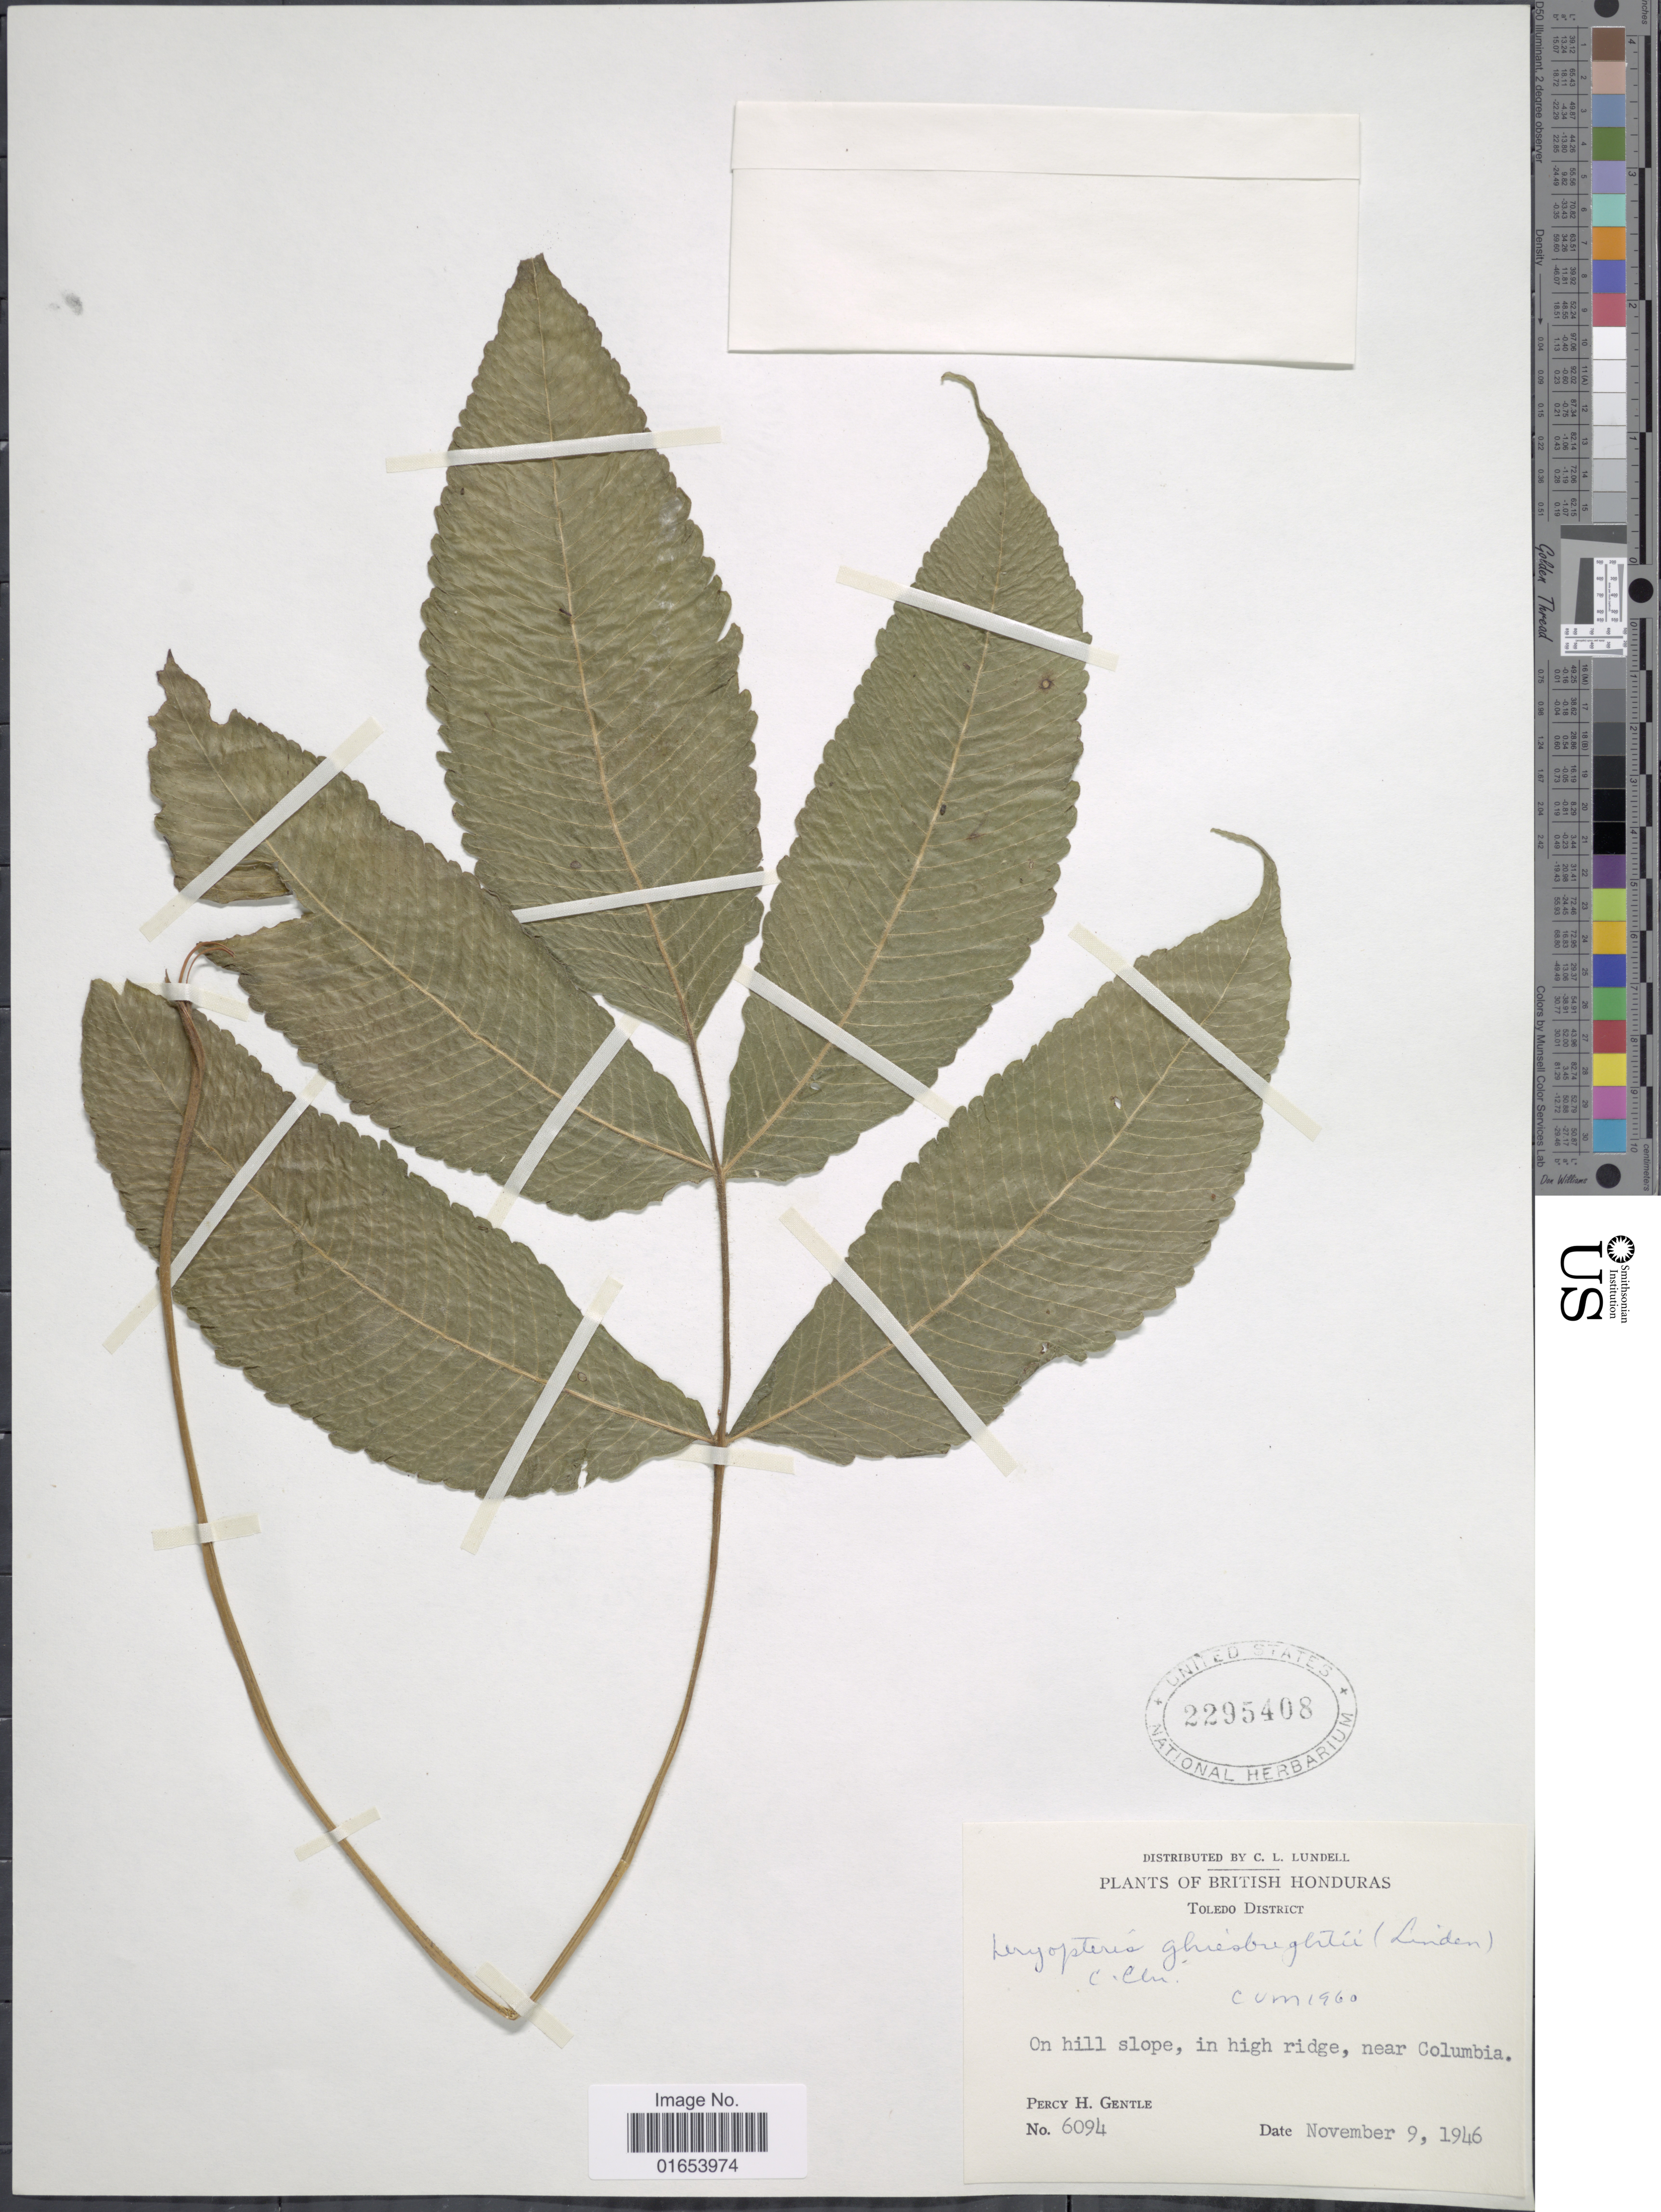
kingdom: Plantae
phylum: Tracheophyta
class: Polypodiopsida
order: Polypodiales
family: Thelypteridaceae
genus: Goniopteris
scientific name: Goniopteris ghiesbreghtii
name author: (Linden) J. Sm.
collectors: P. H. Gentle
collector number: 6094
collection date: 1946-11-09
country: Belize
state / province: Toledo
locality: British Honduras, Toledo District, on hill slope, in high ridge, near Columbia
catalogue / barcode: US 2295408